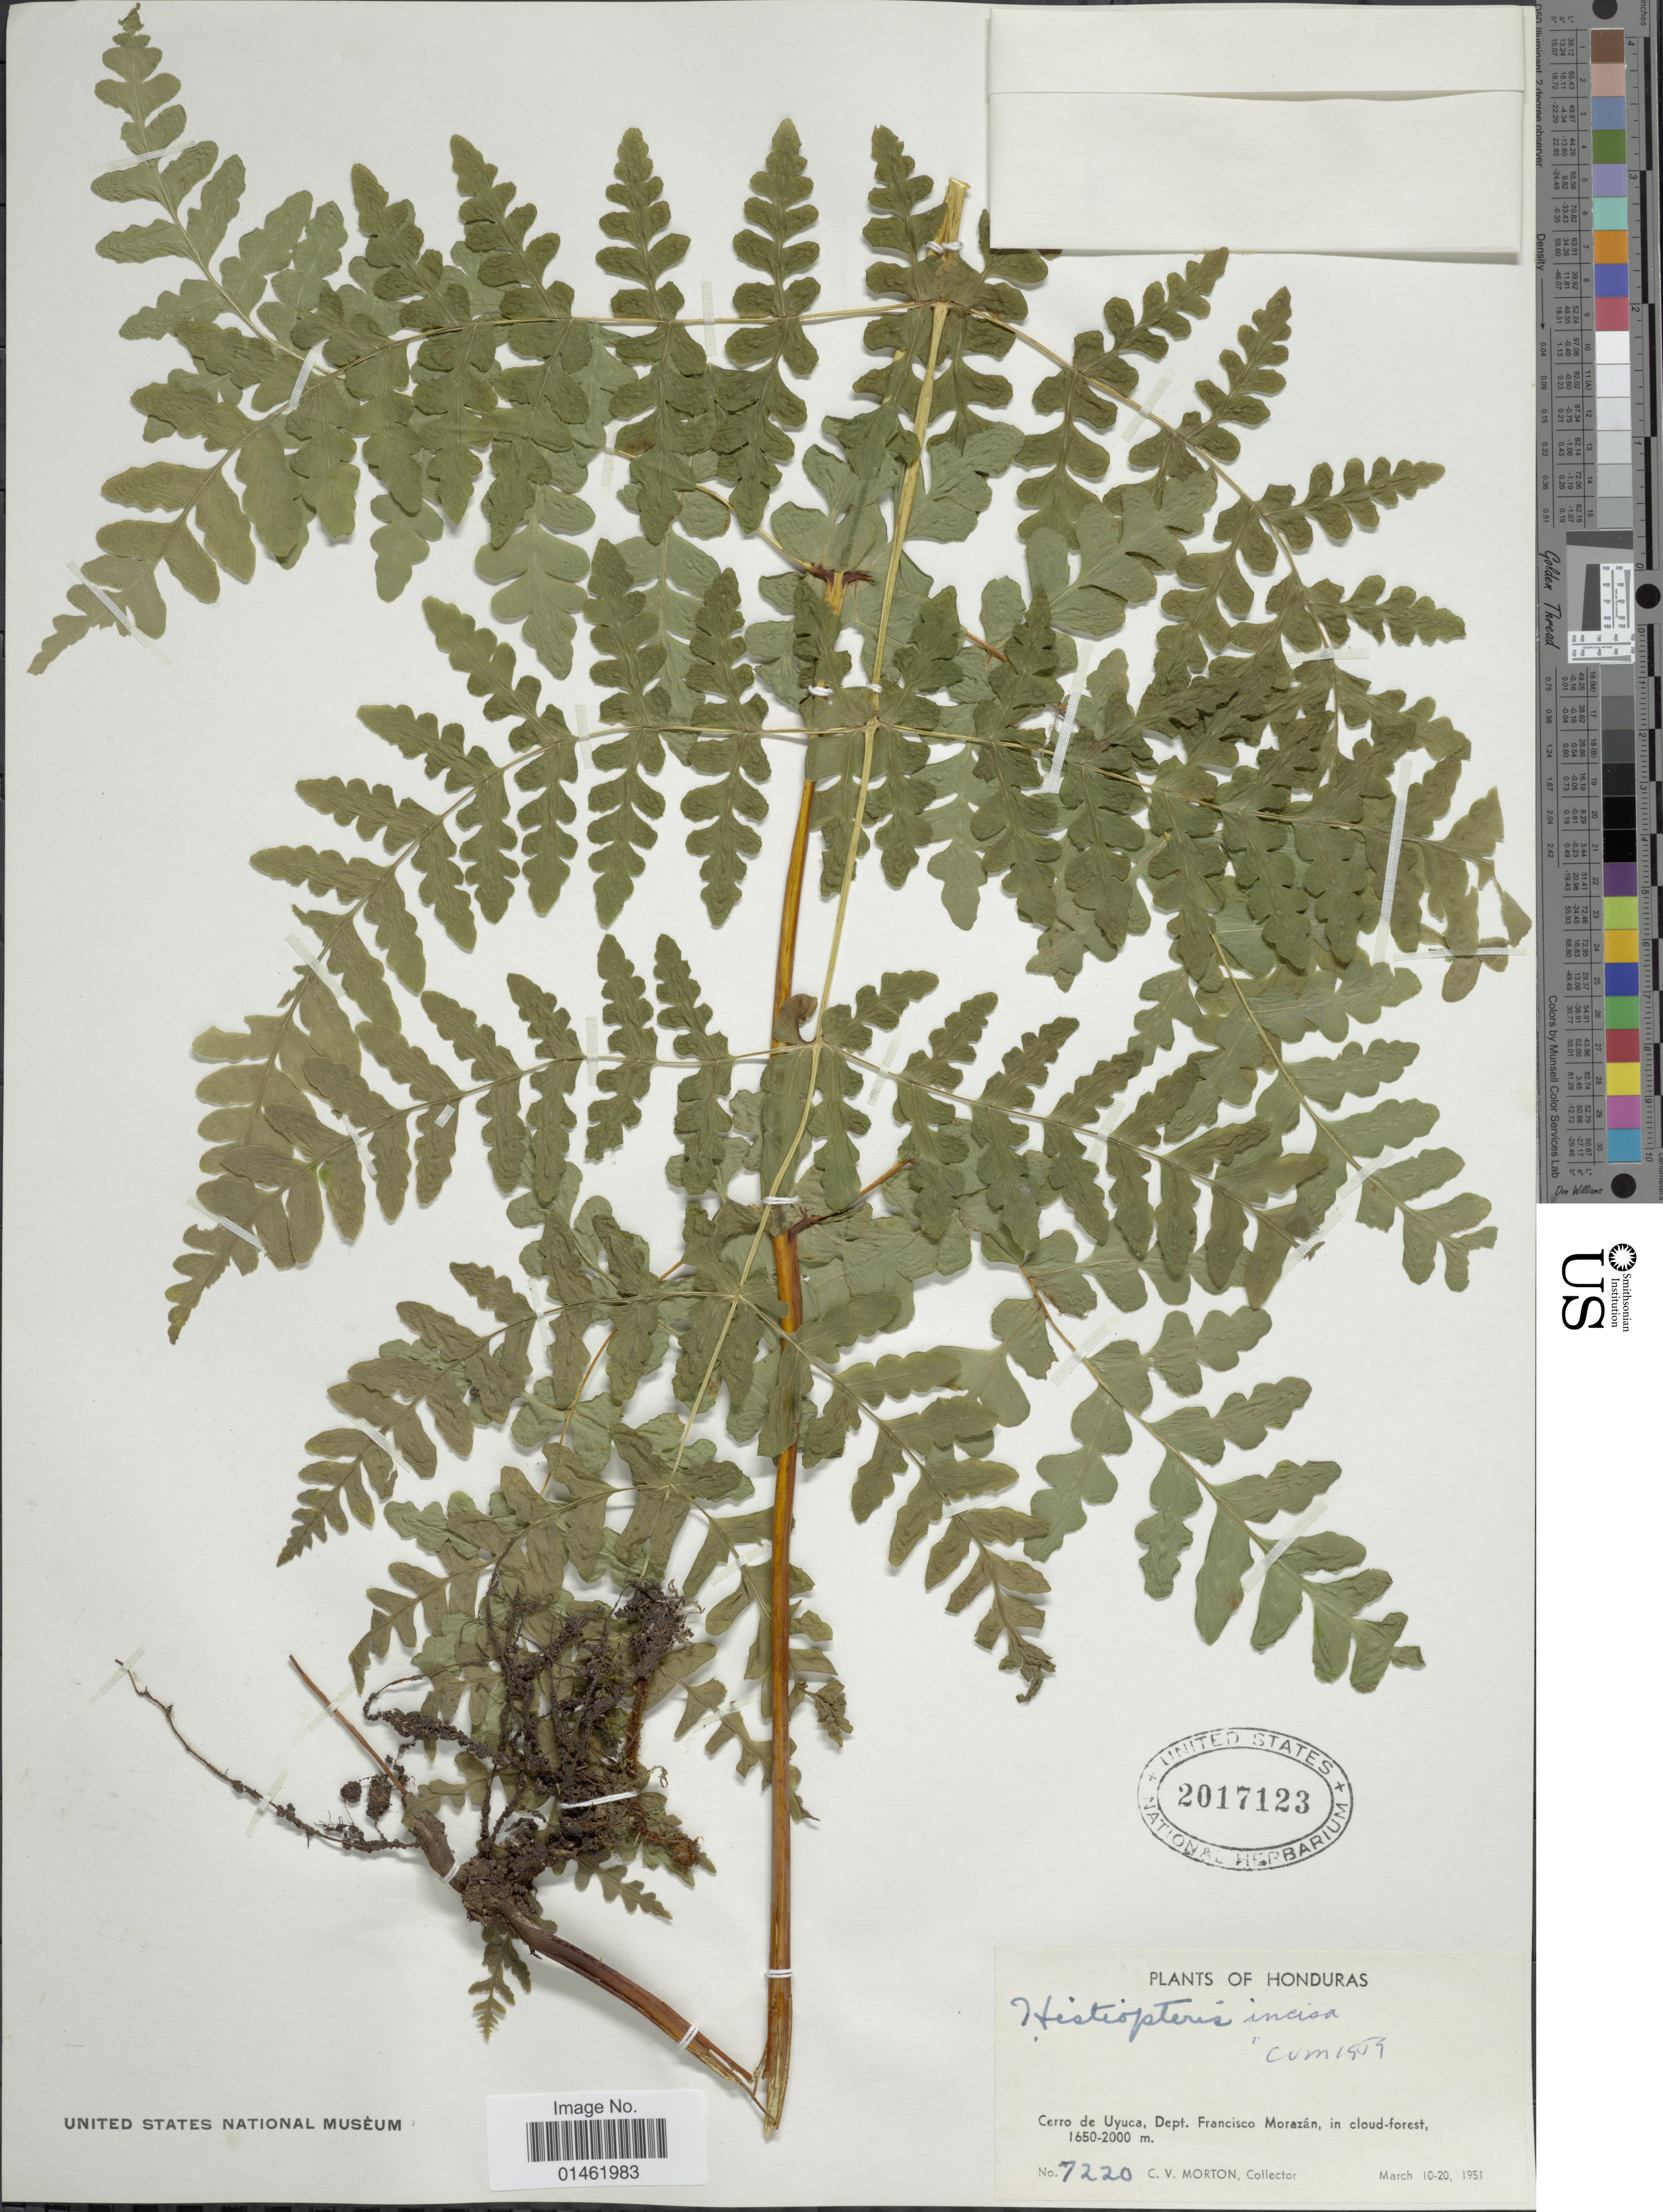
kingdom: Plantae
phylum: Tracheophyta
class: Polypodiopsida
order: Polypodiales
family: Dennstaedtiaceae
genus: Histiopteris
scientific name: Histiopteris incisa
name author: (Thunb.) J. Sm.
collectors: C. V. Morton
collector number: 7220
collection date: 1951-03-10/1951-03-20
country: Honduras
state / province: Fco. Morazán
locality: Cerro de Uyuca, Dept. Francisco Morazán, in cloud forest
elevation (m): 1650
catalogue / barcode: US 2017123